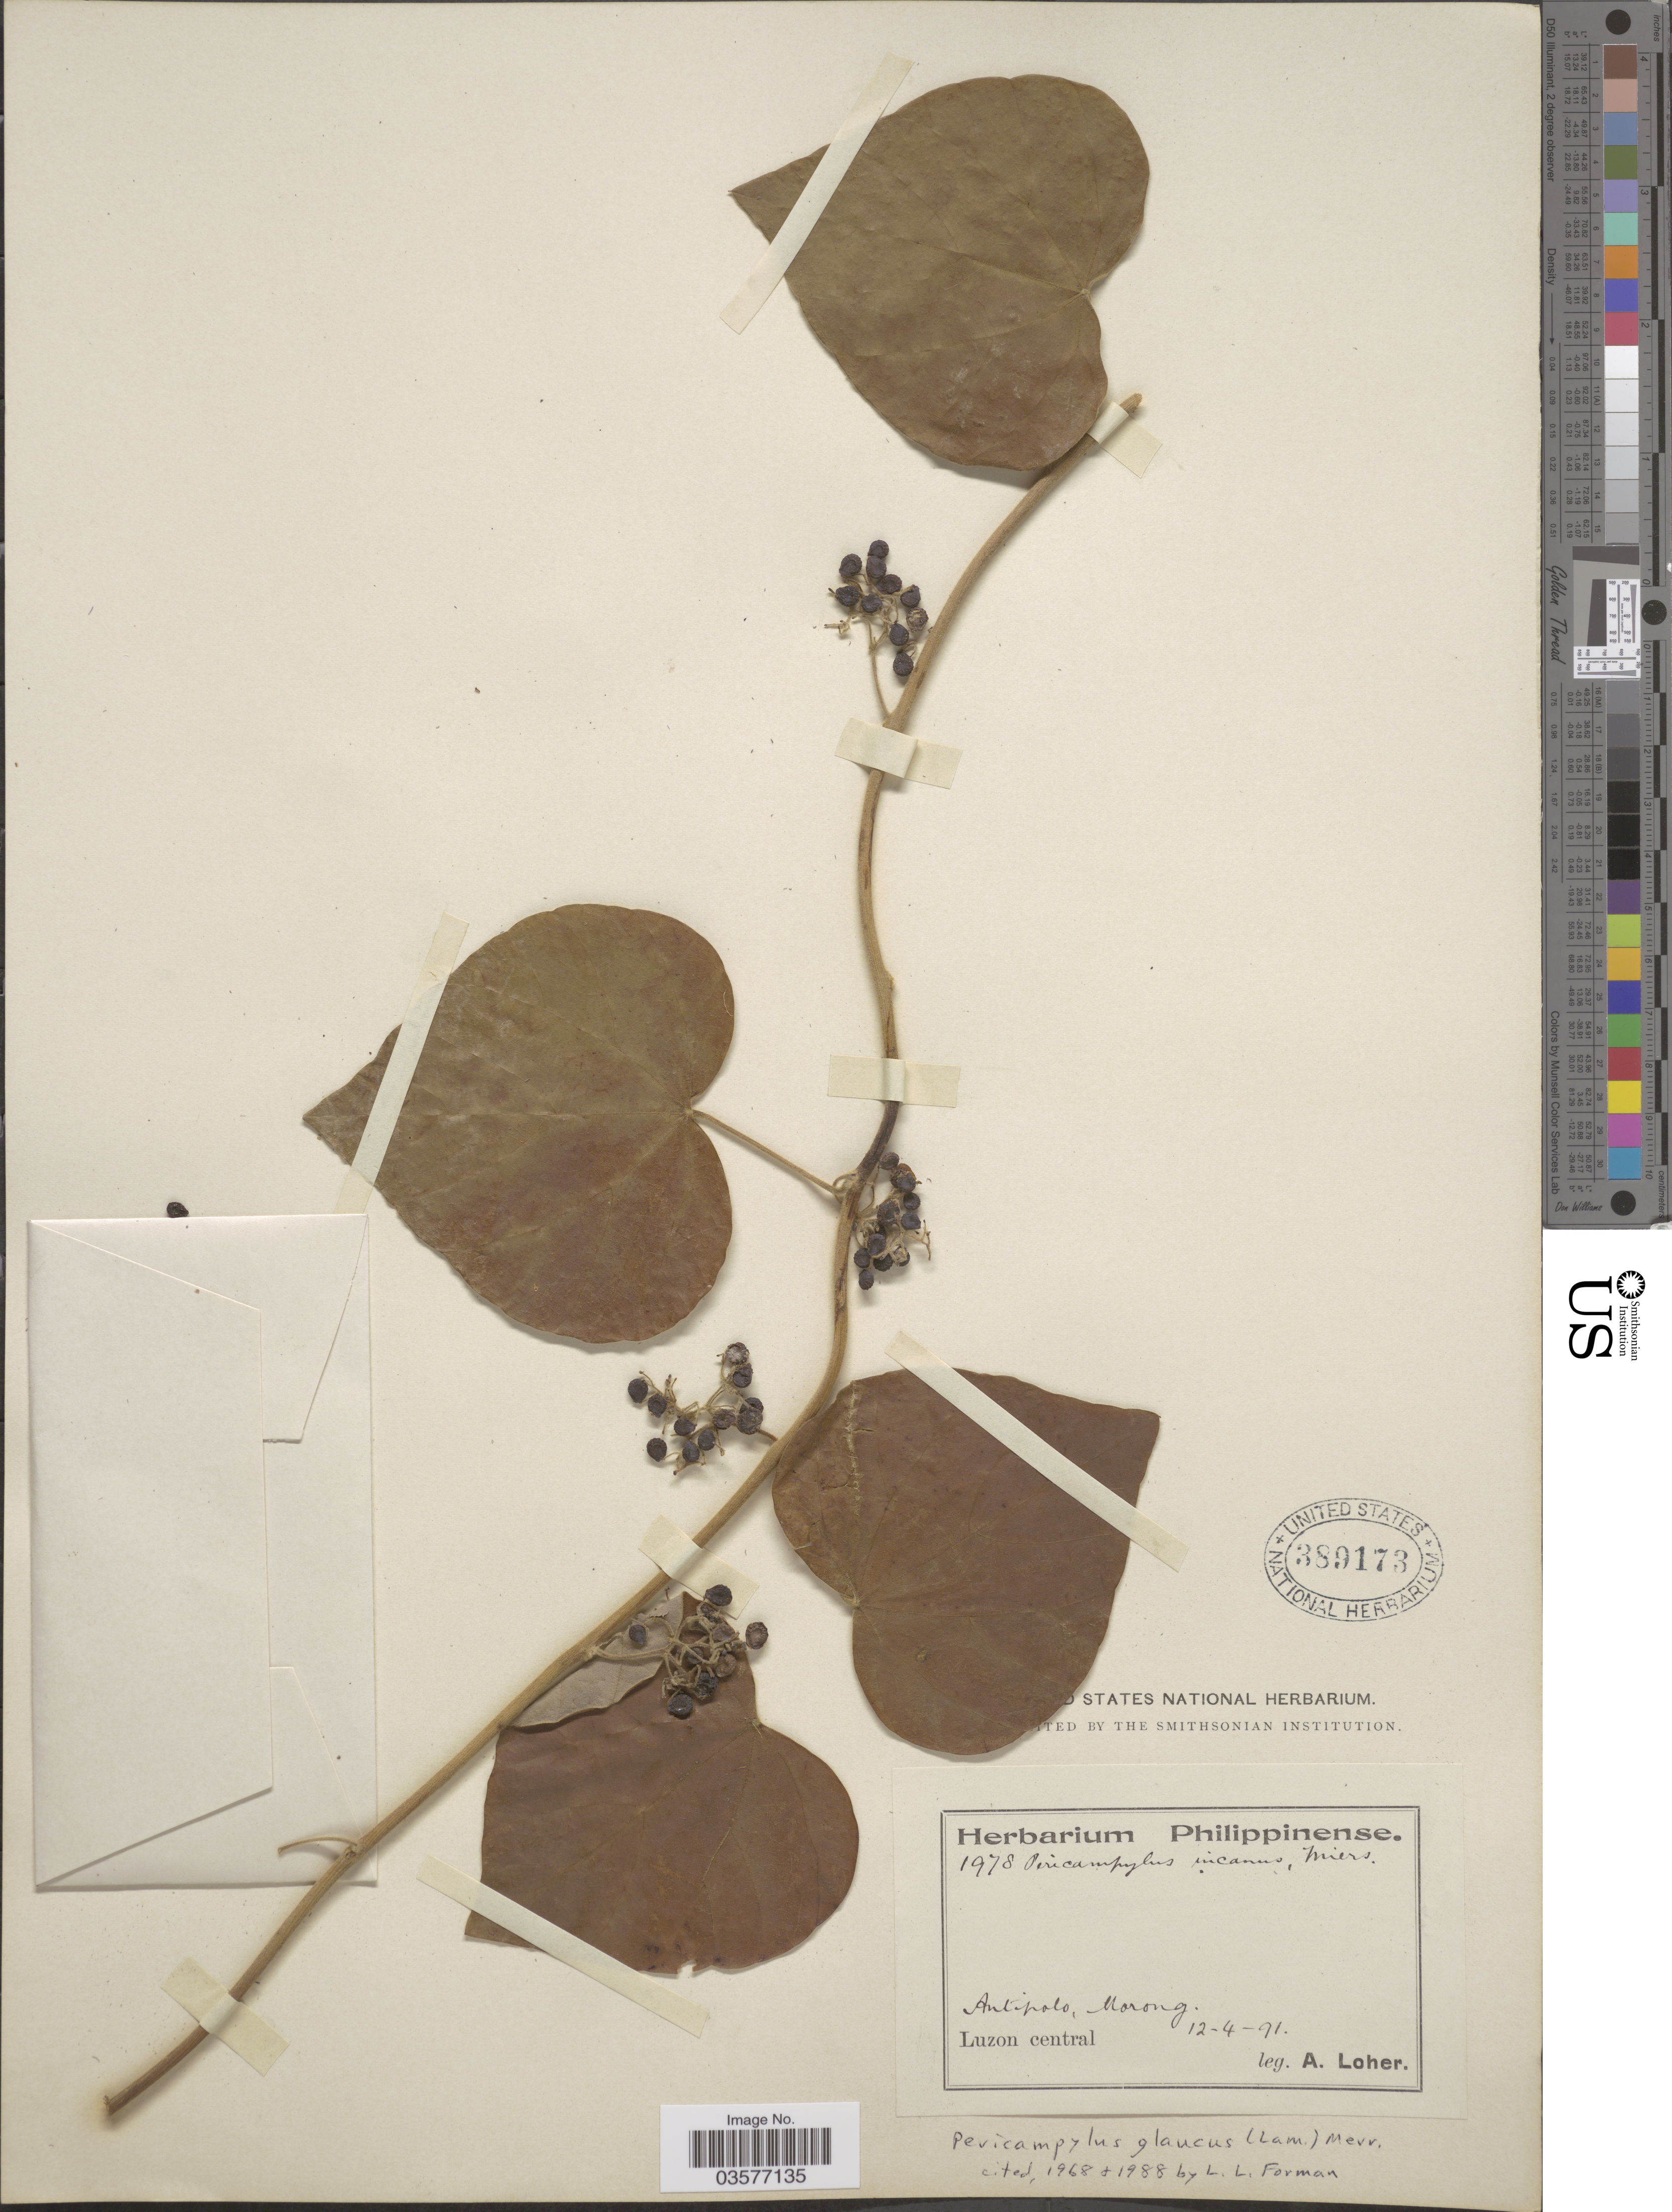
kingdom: Plantae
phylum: Tracheophyta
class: Magnoliopsida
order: Ranunculales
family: Menispermaceae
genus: Pericampylus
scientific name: Pericampylus glaucus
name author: (Lam.) Merr.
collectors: A. Loher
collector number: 1978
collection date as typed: Transcribed d/m/y: 12/4/91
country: Philippines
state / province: Central Luzon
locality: Antipolo, Morong. Luzon central.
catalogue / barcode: US 389173